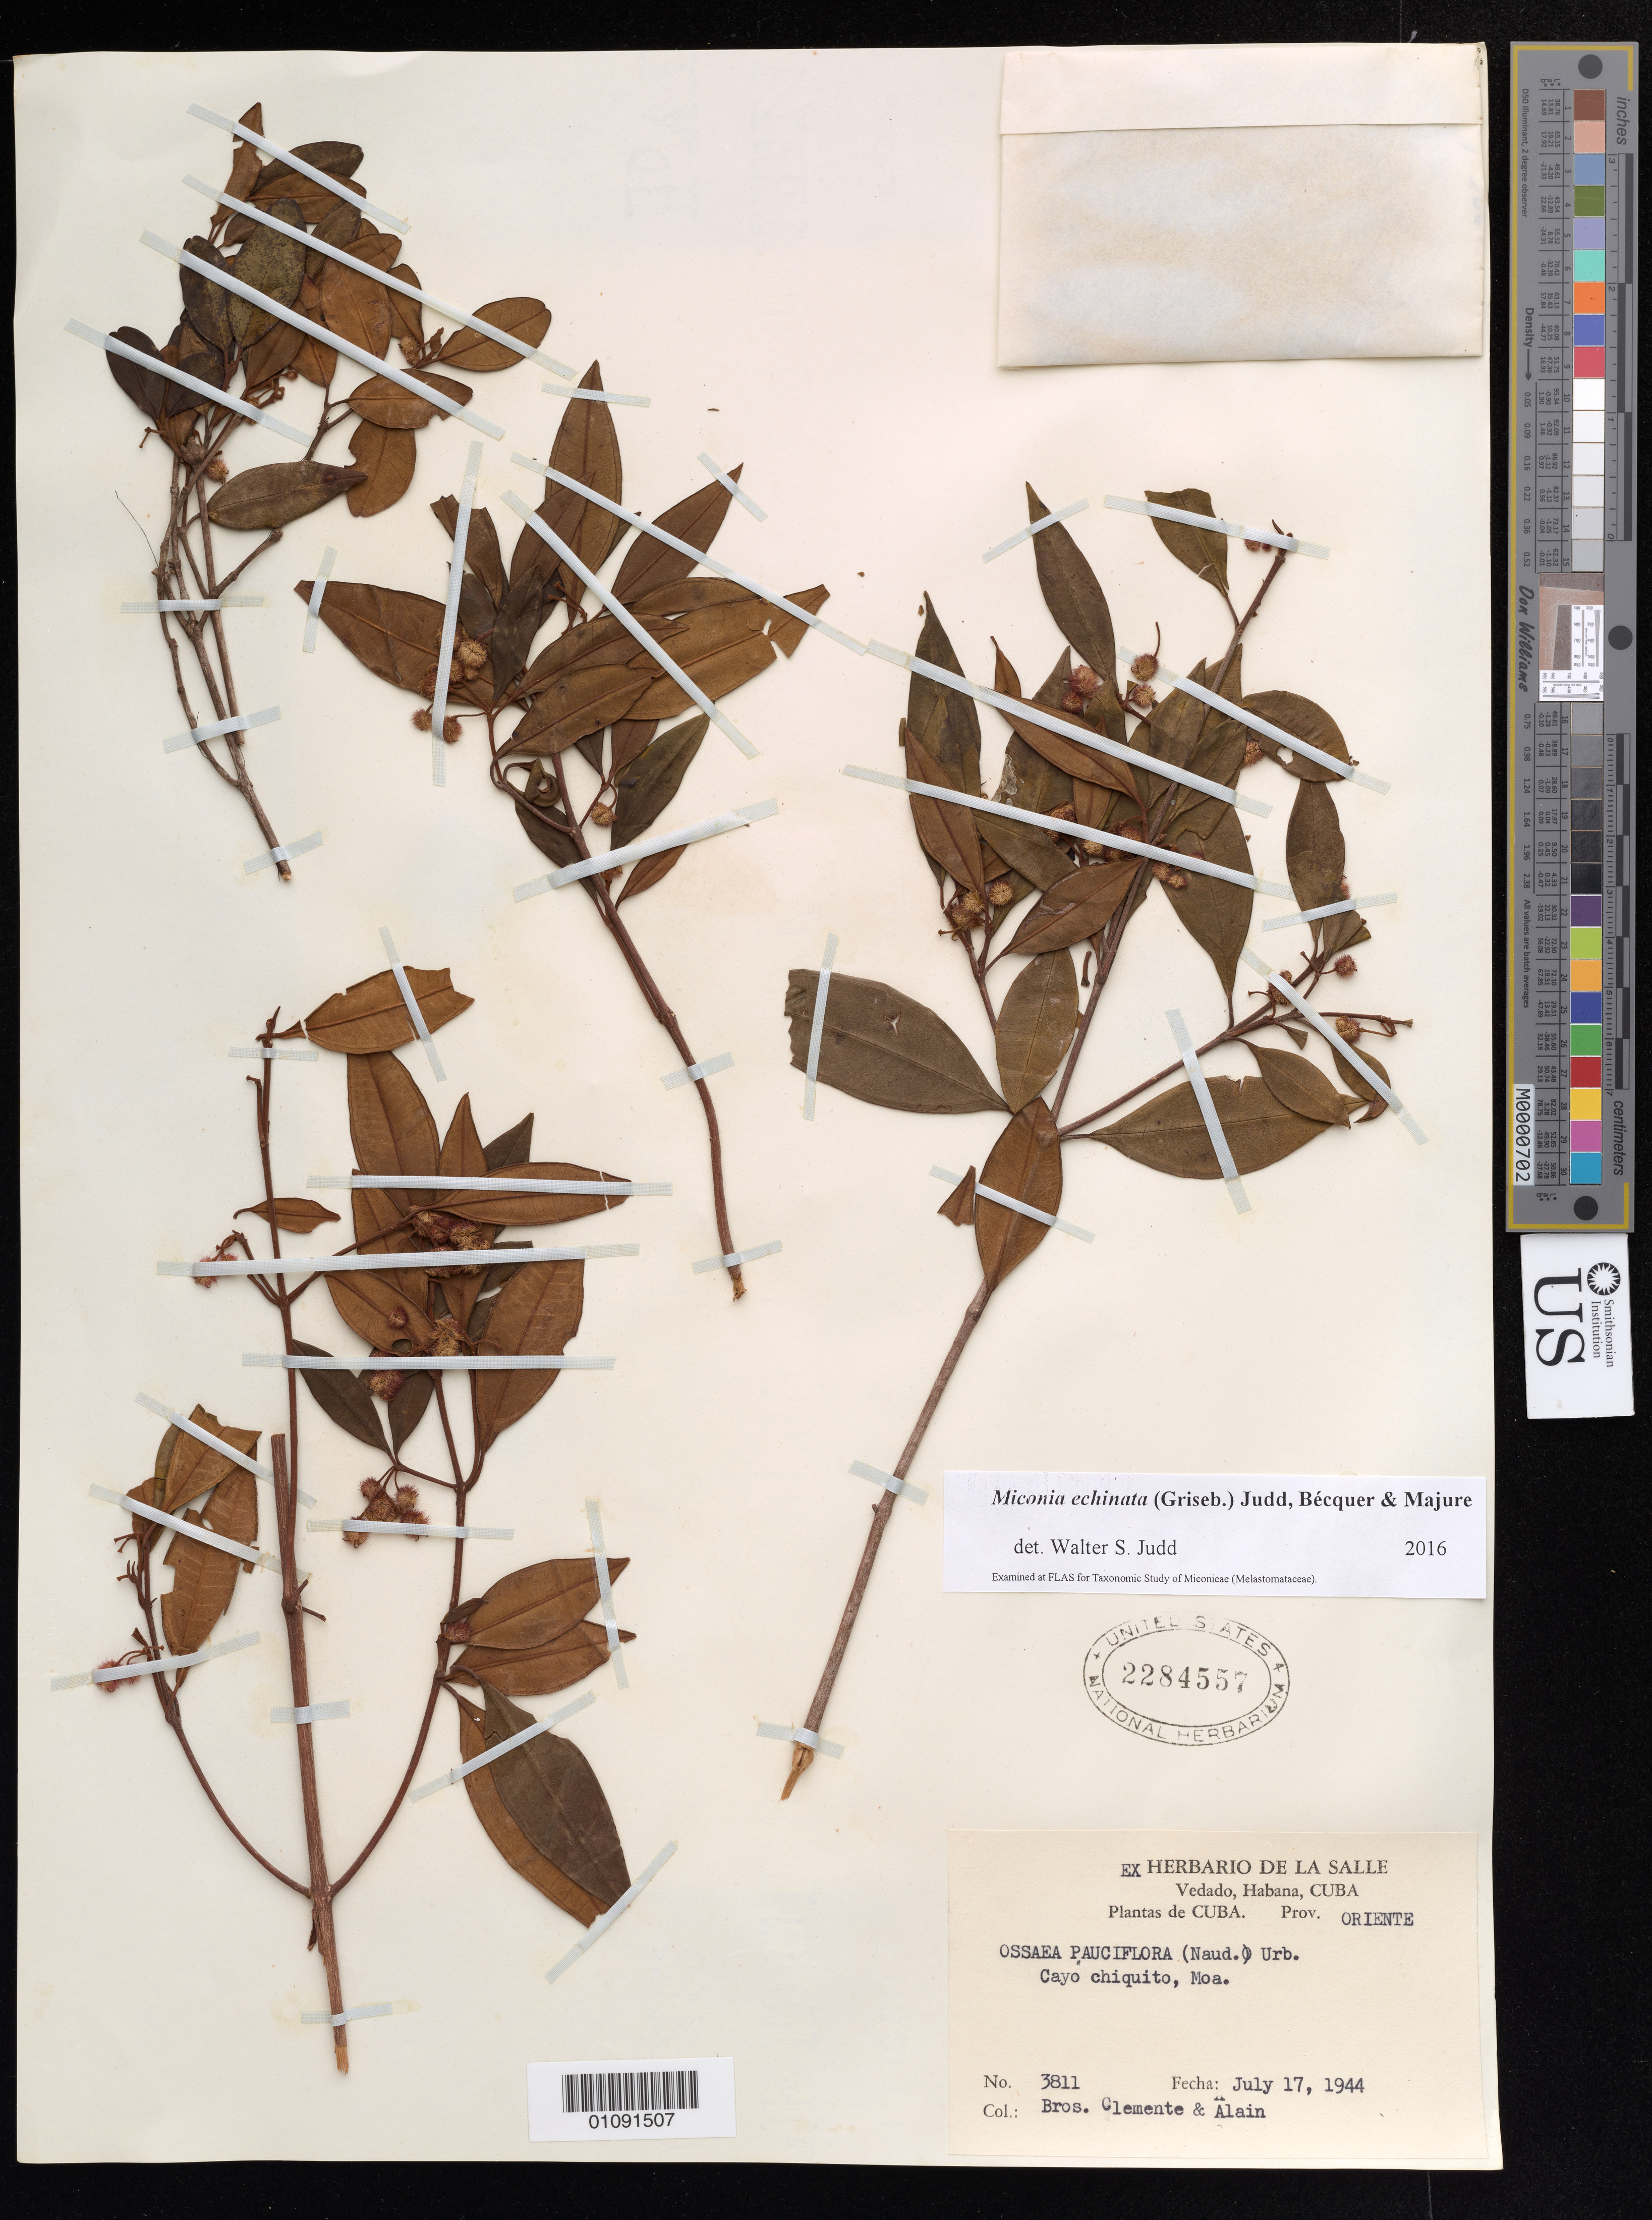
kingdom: Plantae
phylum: Tracheophyta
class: Magnoliopsida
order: Myrtales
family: Melastomataceae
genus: Miconia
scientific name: Miconia echinata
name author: (Griseb.) Judd et al.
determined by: Judd, Walter S.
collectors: Bro. Clemente & A. H. Liogier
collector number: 3811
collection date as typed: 17 Jul 1944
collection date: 1944-07-17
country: Cuba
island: Cuba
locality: Oriente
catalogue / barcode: US 2284557